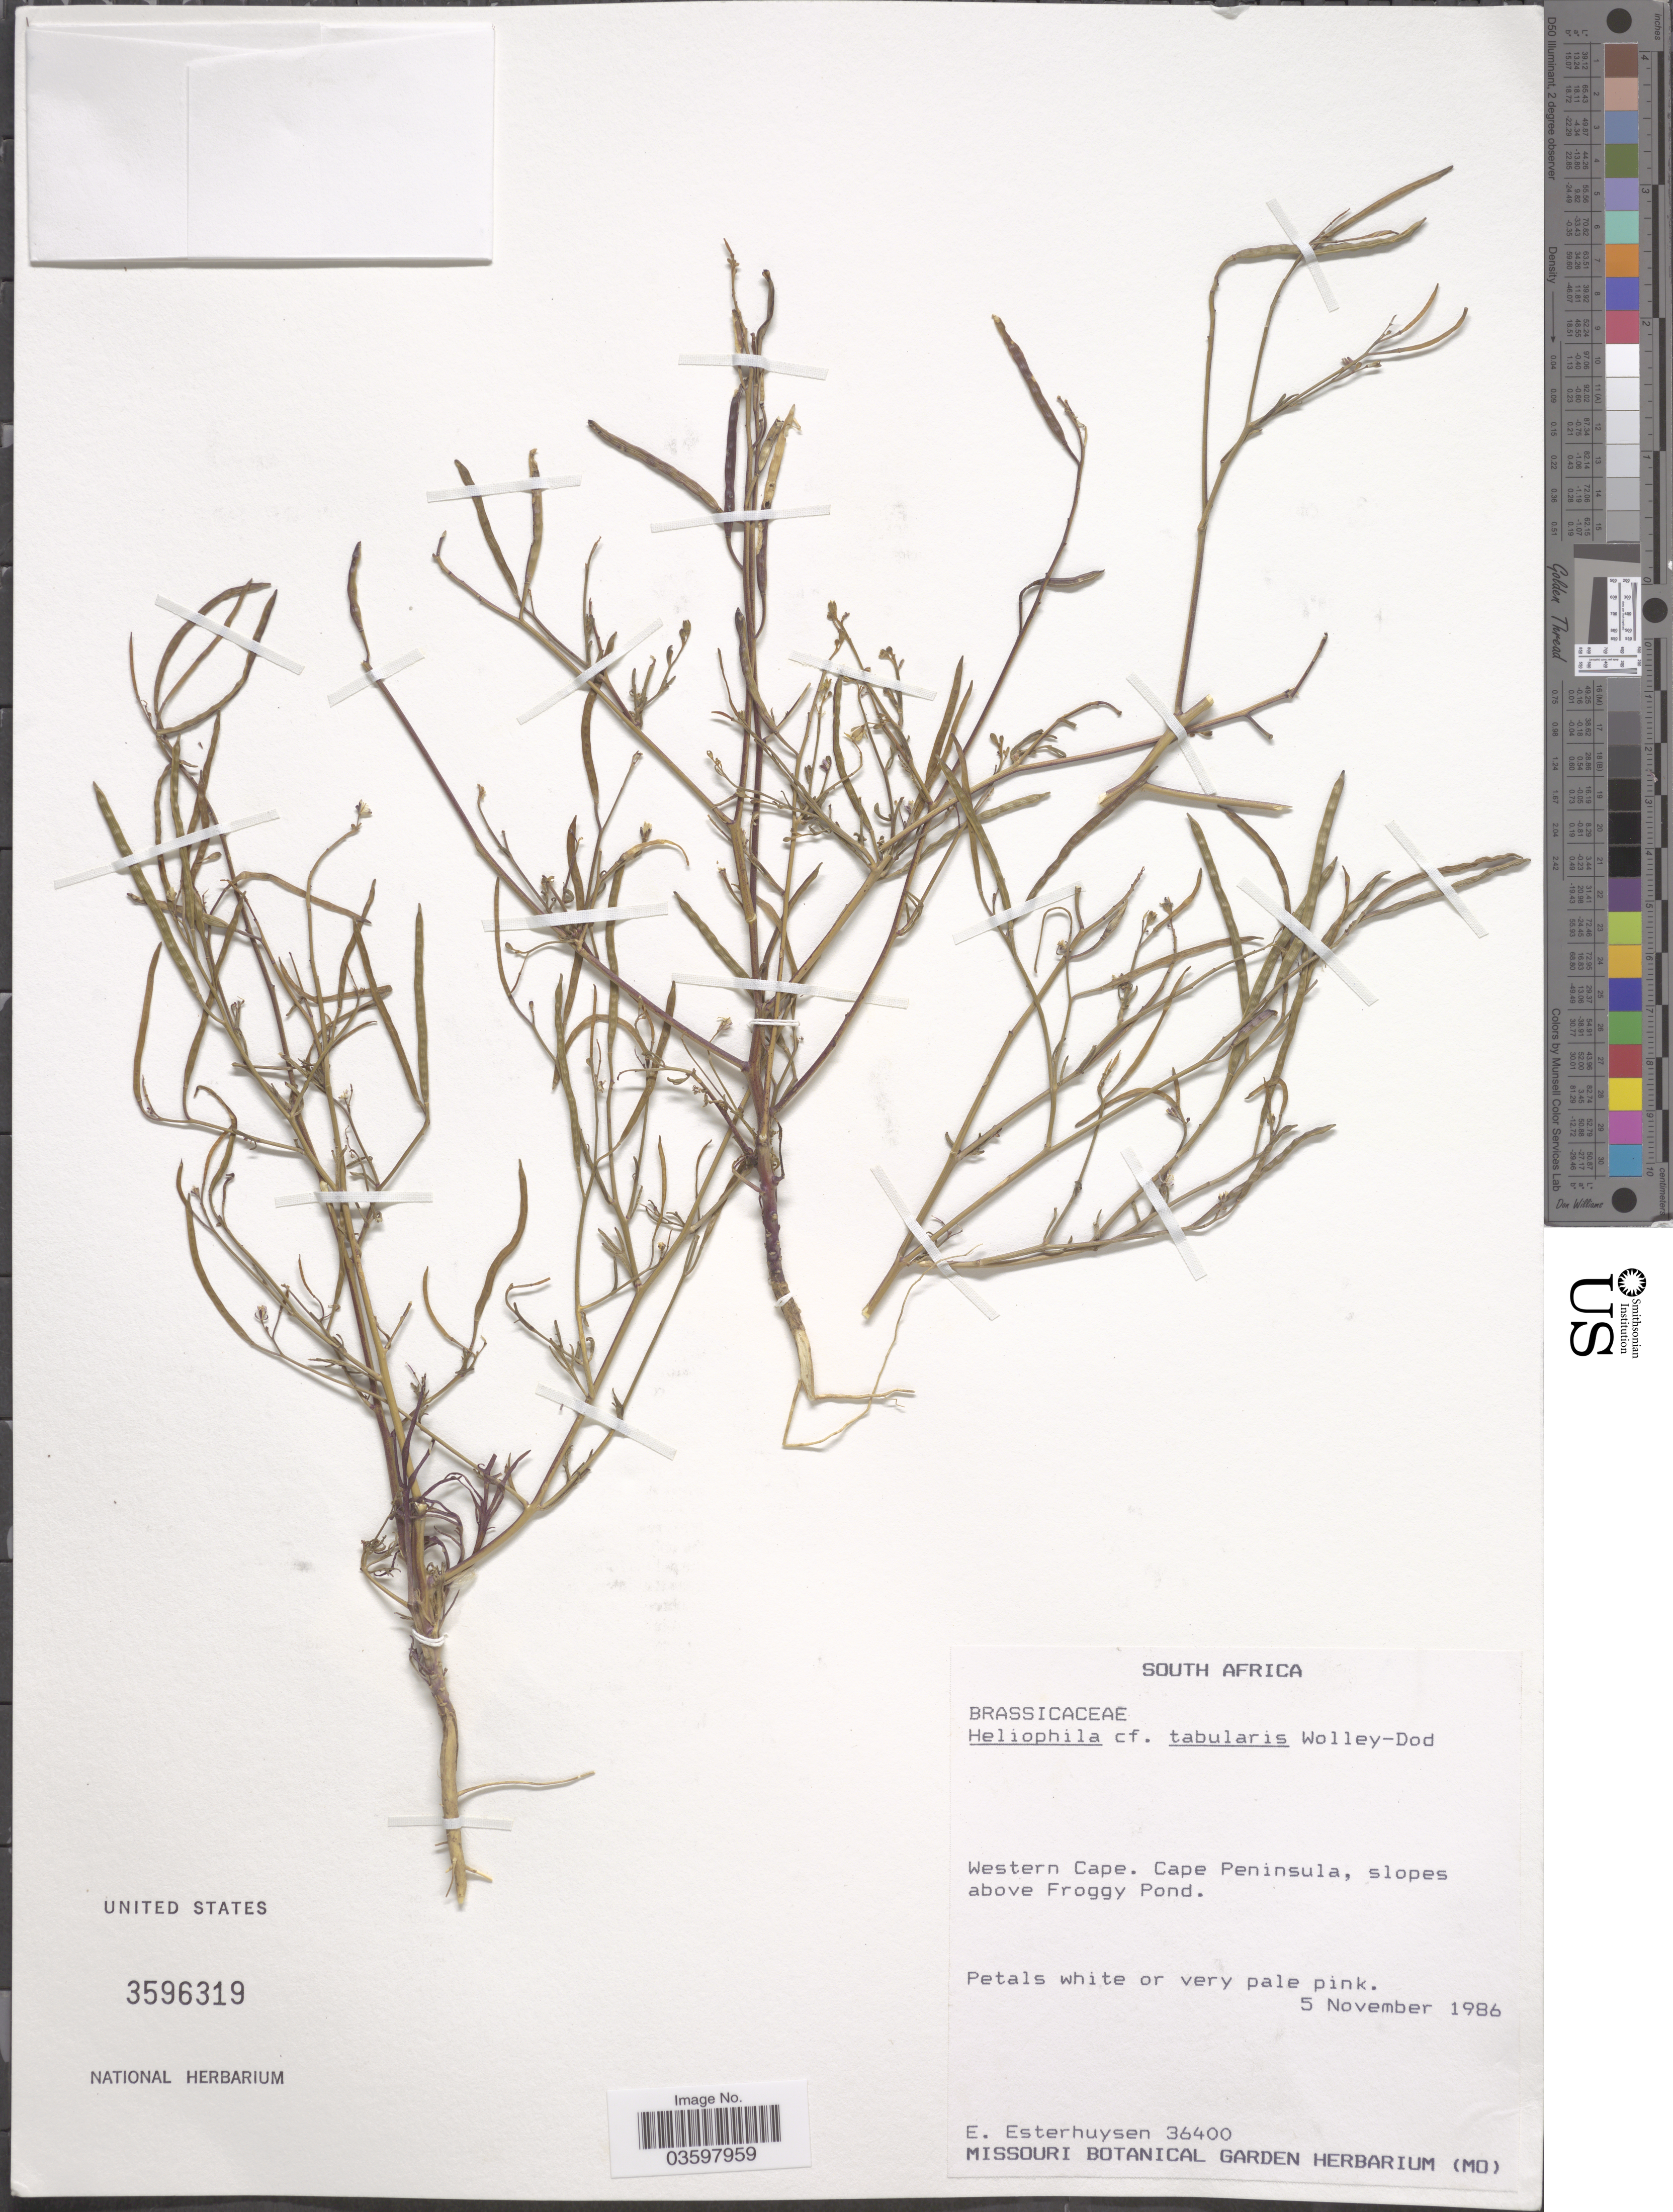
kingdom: Plantae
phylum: Tracheophyta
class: Magnoliopsida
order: Brassicales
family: Brassicaceae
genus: Heliophila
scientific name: Heliophila tabularis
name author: Wolley-Dod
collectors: E. E. Esterhuysen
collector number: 36400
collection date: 1986-11-05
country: South Africa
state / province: Western Cape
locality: Cape Peninsula, slopes above Froggy Pond.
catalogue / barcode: US 3596319